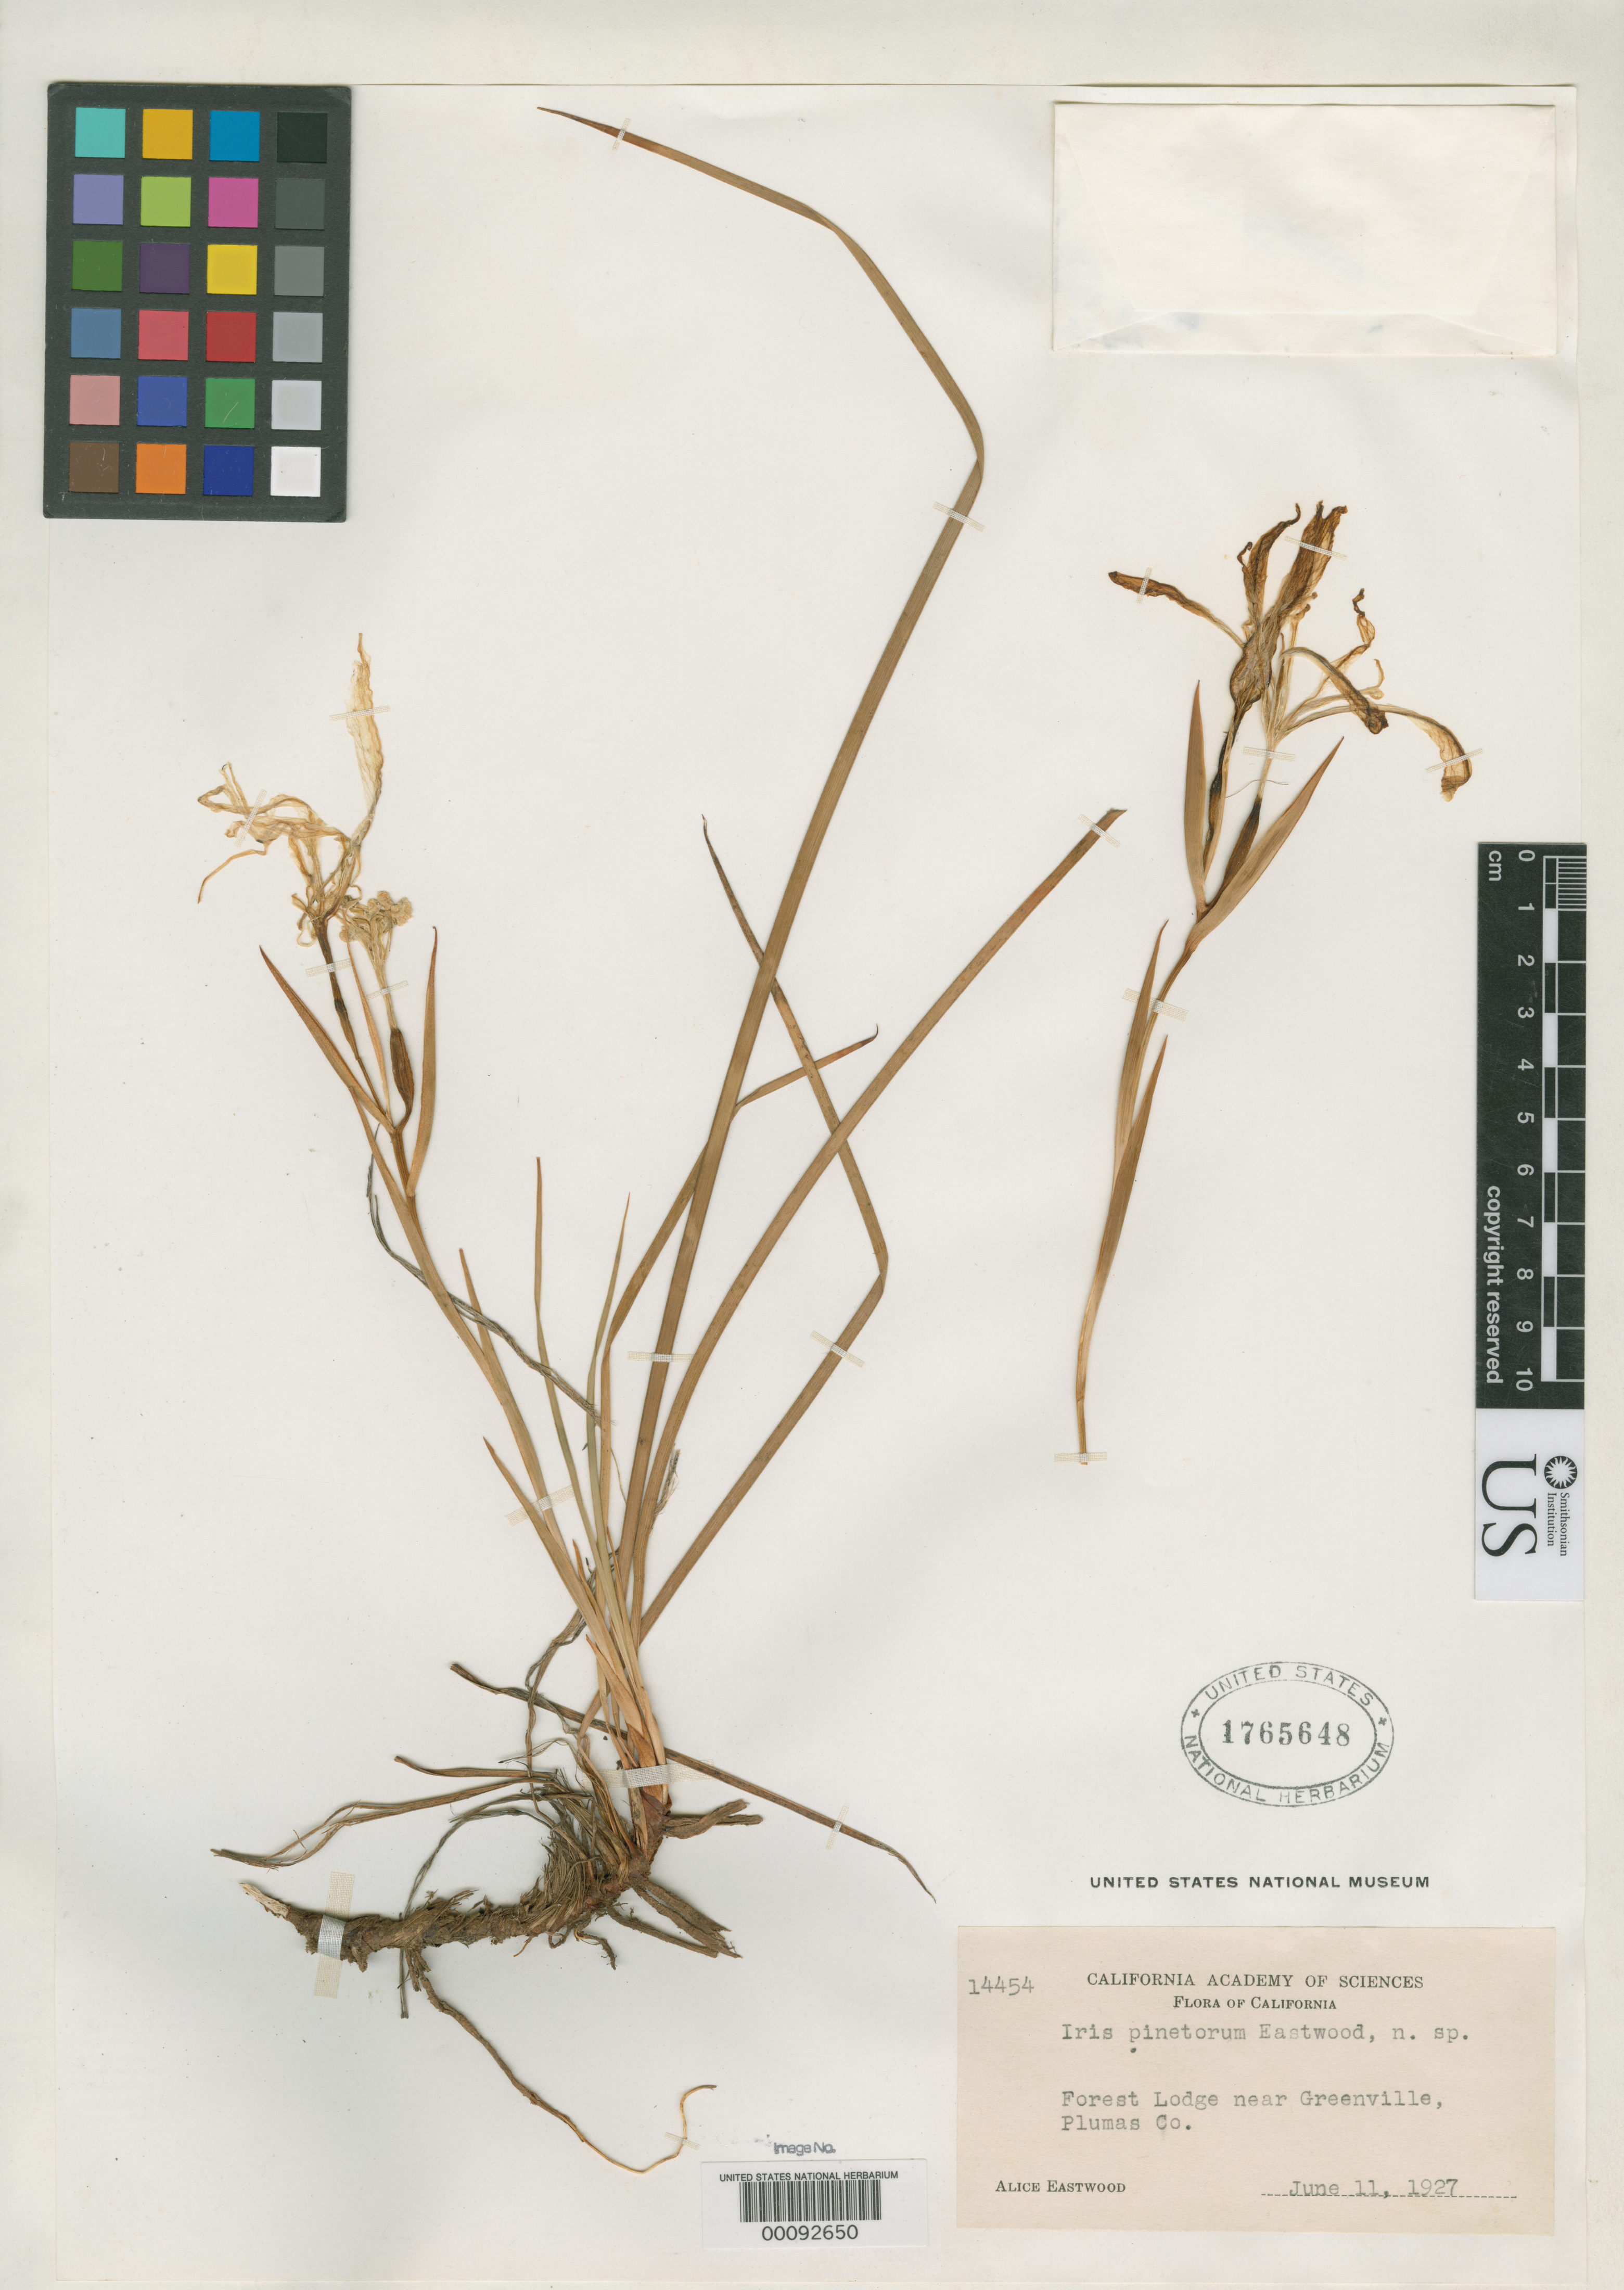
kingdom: Plantae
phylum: Tracheophyta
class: Liliopsida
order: Asparagales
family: Iridaceae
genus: Iris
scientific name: Iris pinetorum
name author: Eastw.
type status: Isotype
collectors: A. Eastwood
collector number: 14454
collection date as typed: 11 Jun 1927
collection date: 1927-06-11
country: United States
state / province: California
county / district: Plumas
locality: Forest lodge near Greenville.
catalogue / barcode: US 1765648